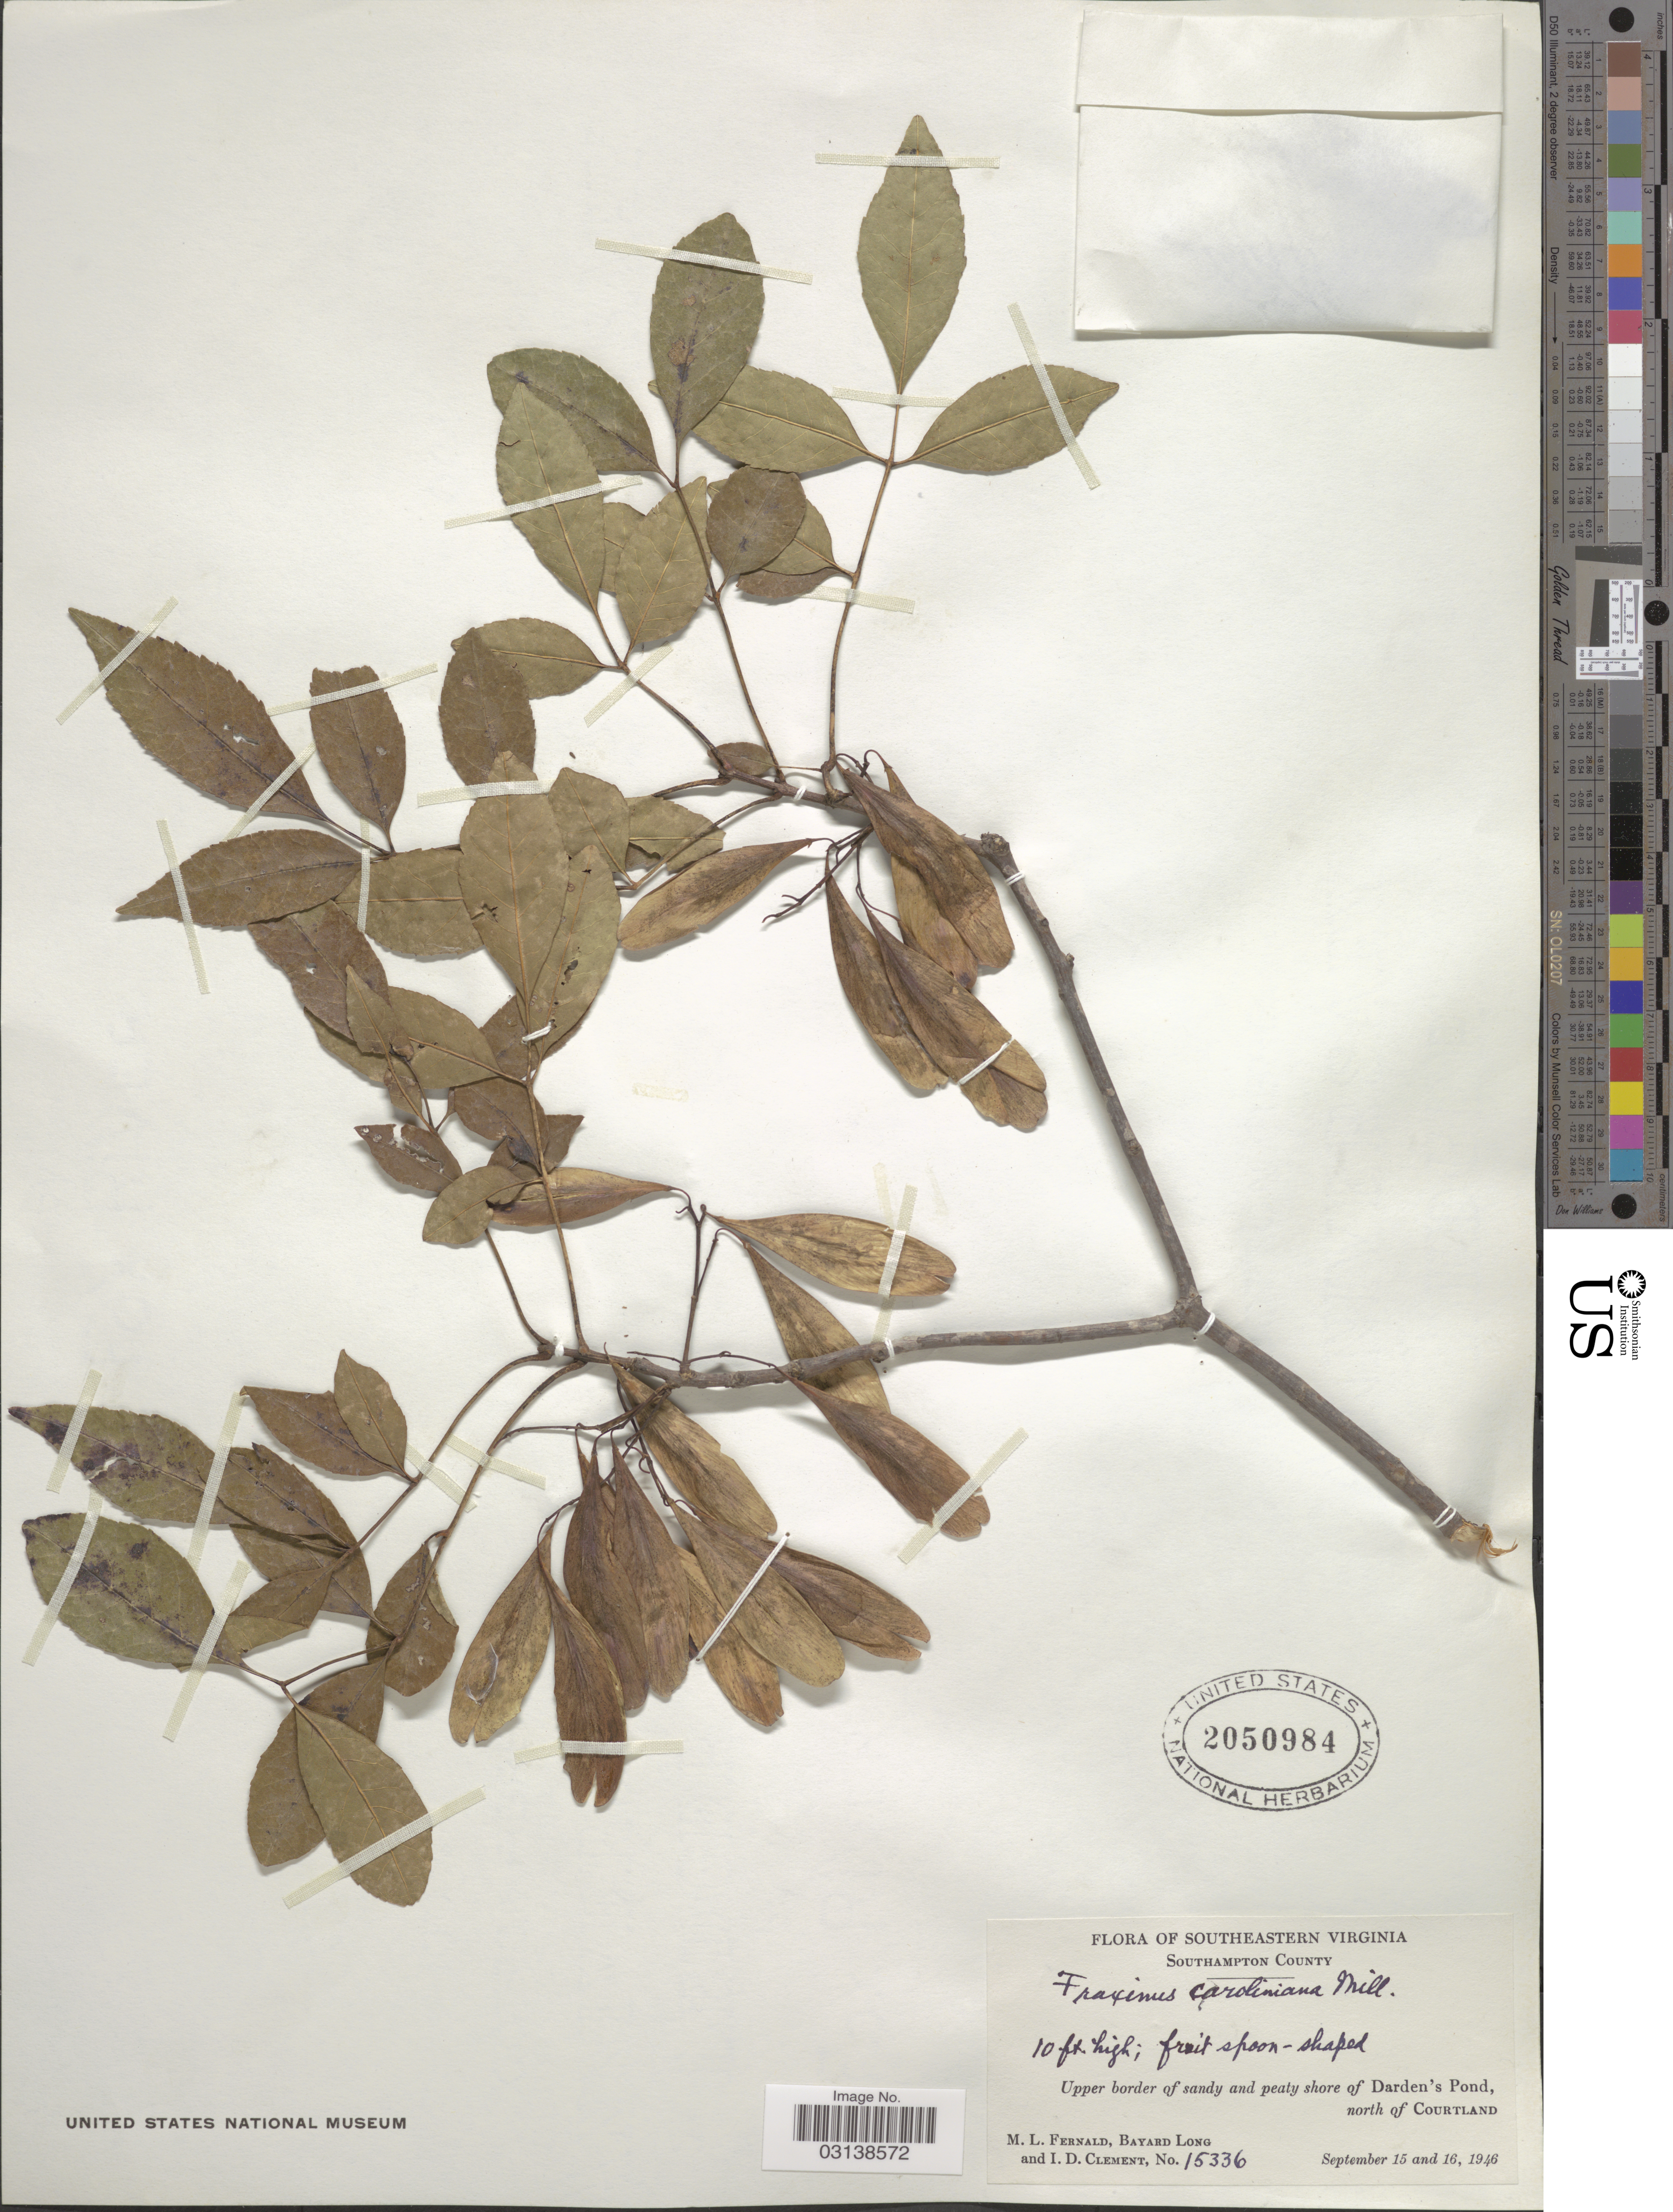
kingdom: Plantae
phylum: Tracheophyta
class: Magnoliopsida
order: Lamiales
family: Oleaceae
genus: Fraxinus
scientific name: Fraxinus caroliniana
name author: Mill.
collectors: M. L. Fernald, B. Long & I. Clement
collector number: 15336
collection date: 1946-09-15/1946-09-16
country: United States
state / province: Virginia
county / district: Southampton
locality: Southeastern Virginia, Southampton County, Upper border of sandy and peaty shore of Darden's Pond, north of Courtland.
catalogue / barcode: US 2050984